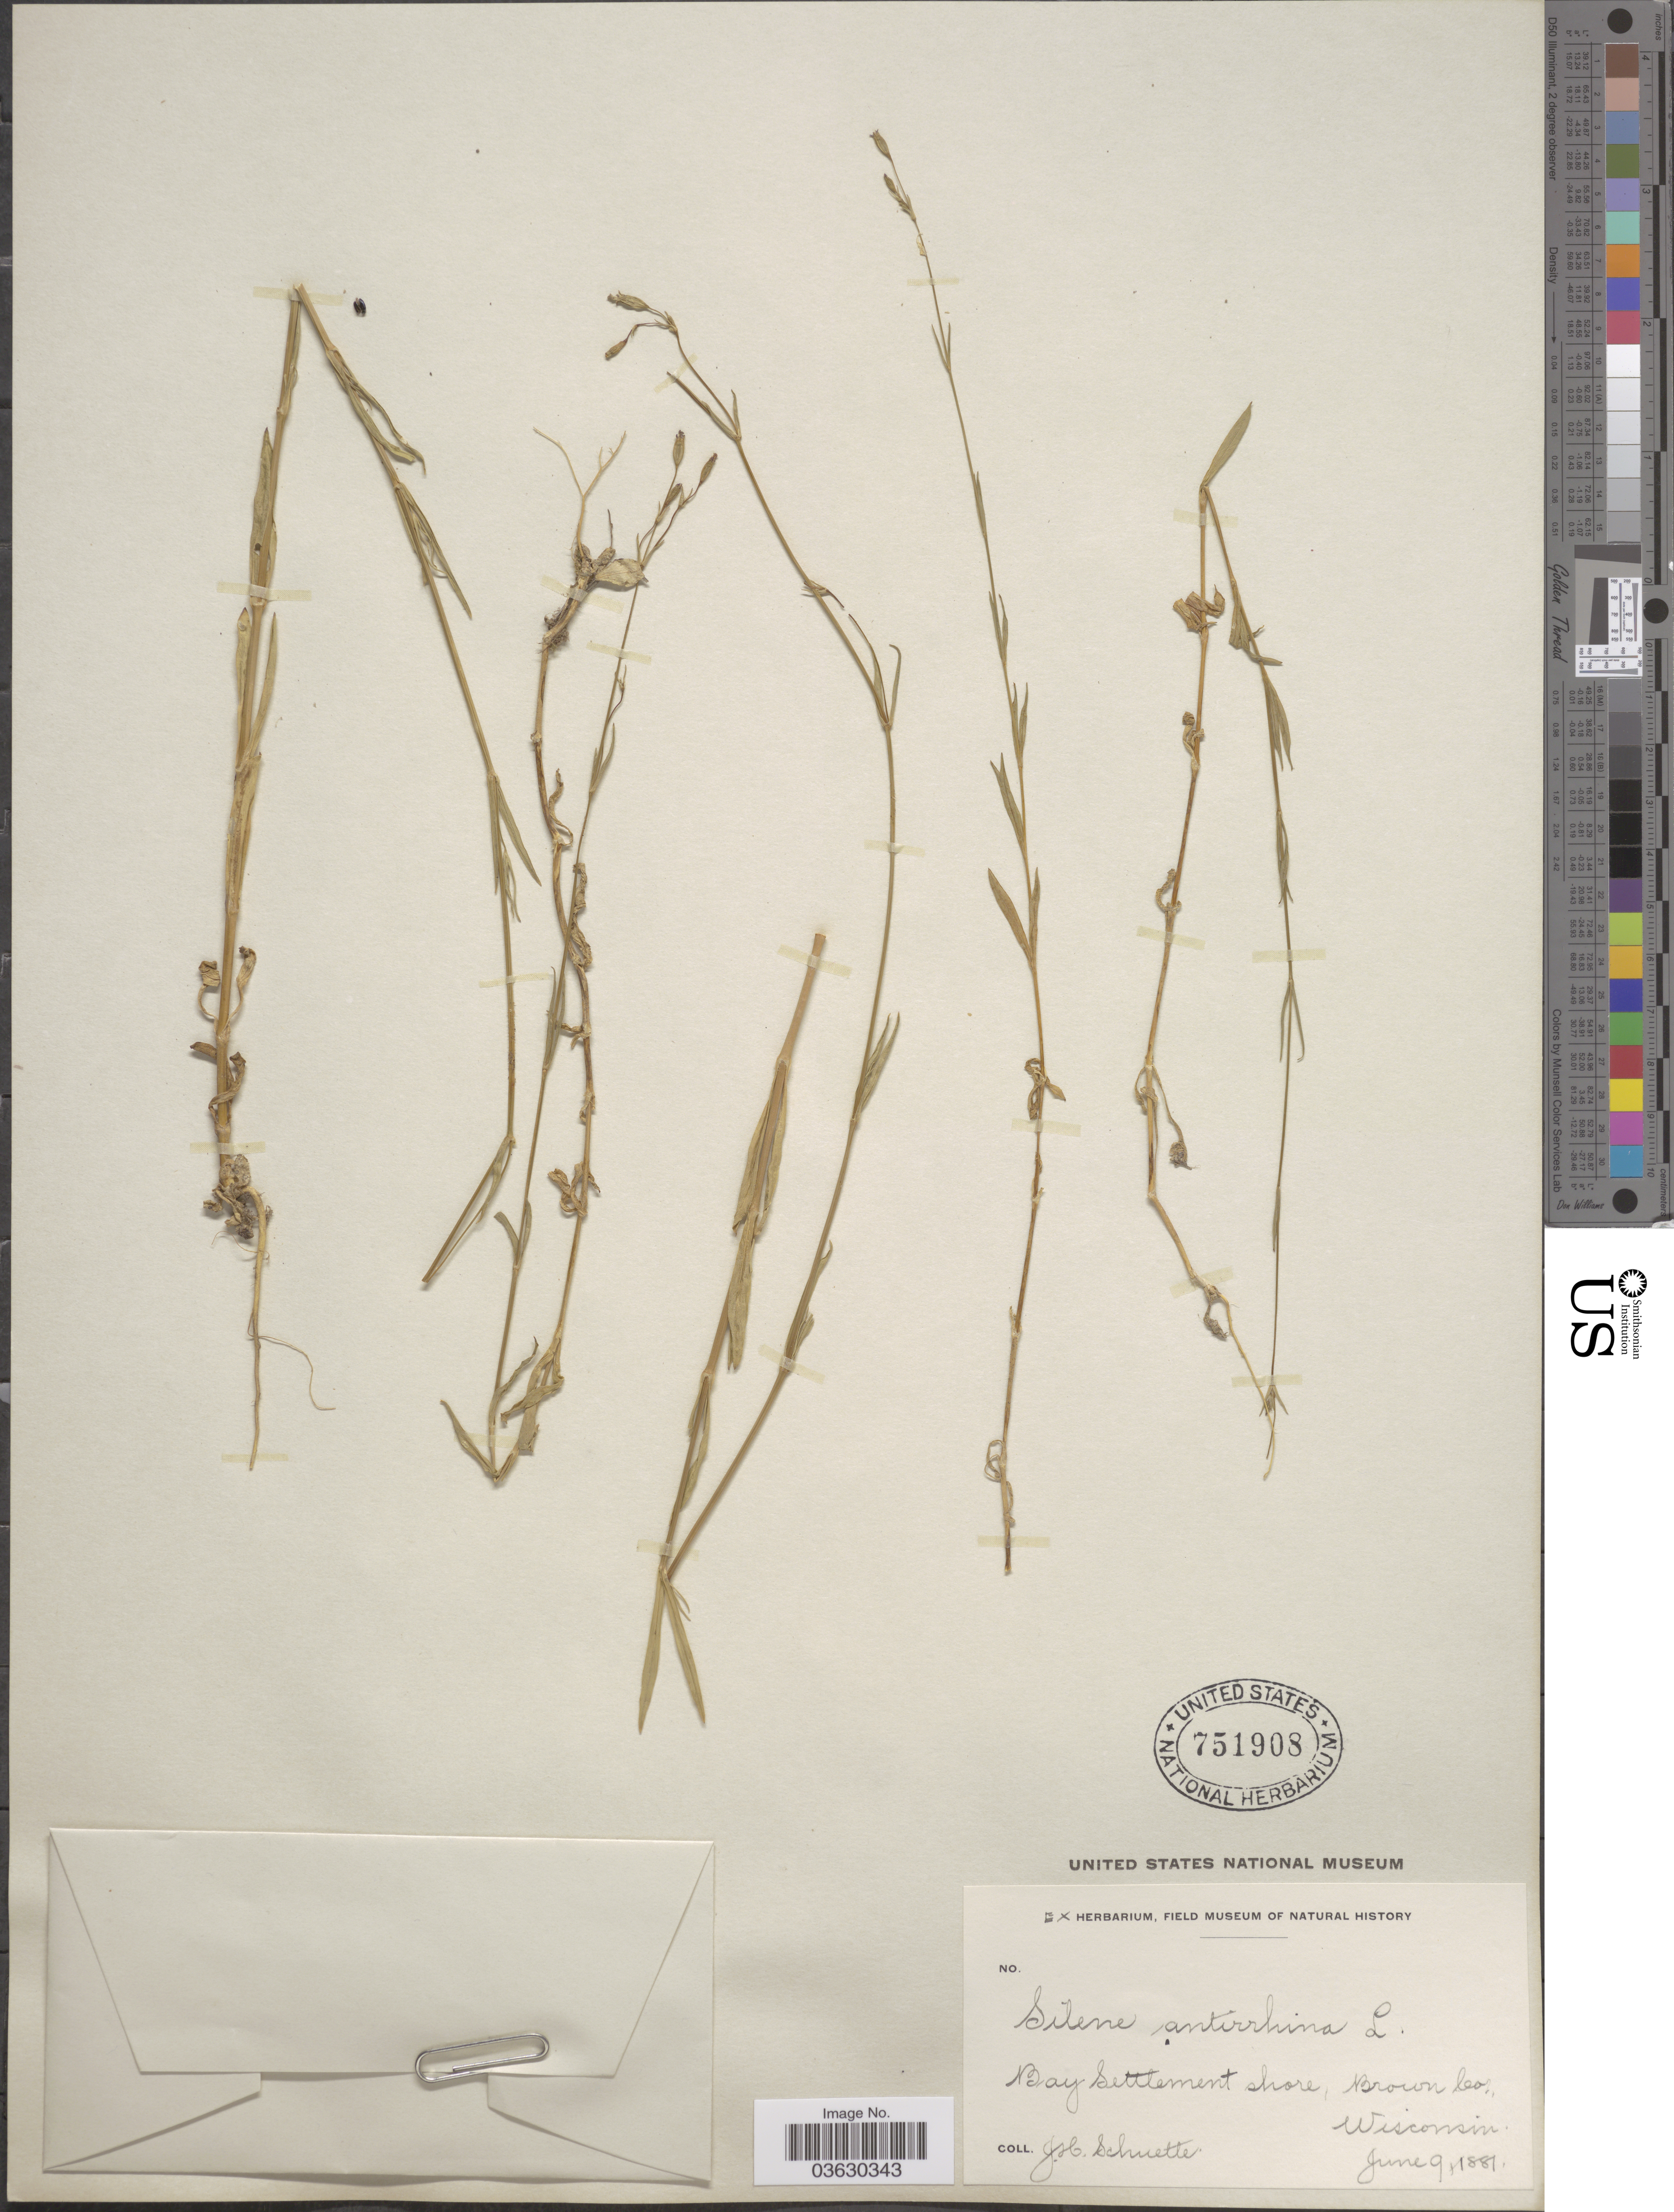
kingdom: Plantae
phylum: Tracheophyta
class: Magnoliopsida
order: Caryophyllales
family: Caryophyllaceae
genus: Silene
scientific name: Silene antirrhina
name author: L.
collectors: J. H. Schuette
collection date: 1881-06-09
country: United States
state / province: Wisconsin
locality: Bay Settlement shore, Brown Co.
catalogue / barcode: US 751908